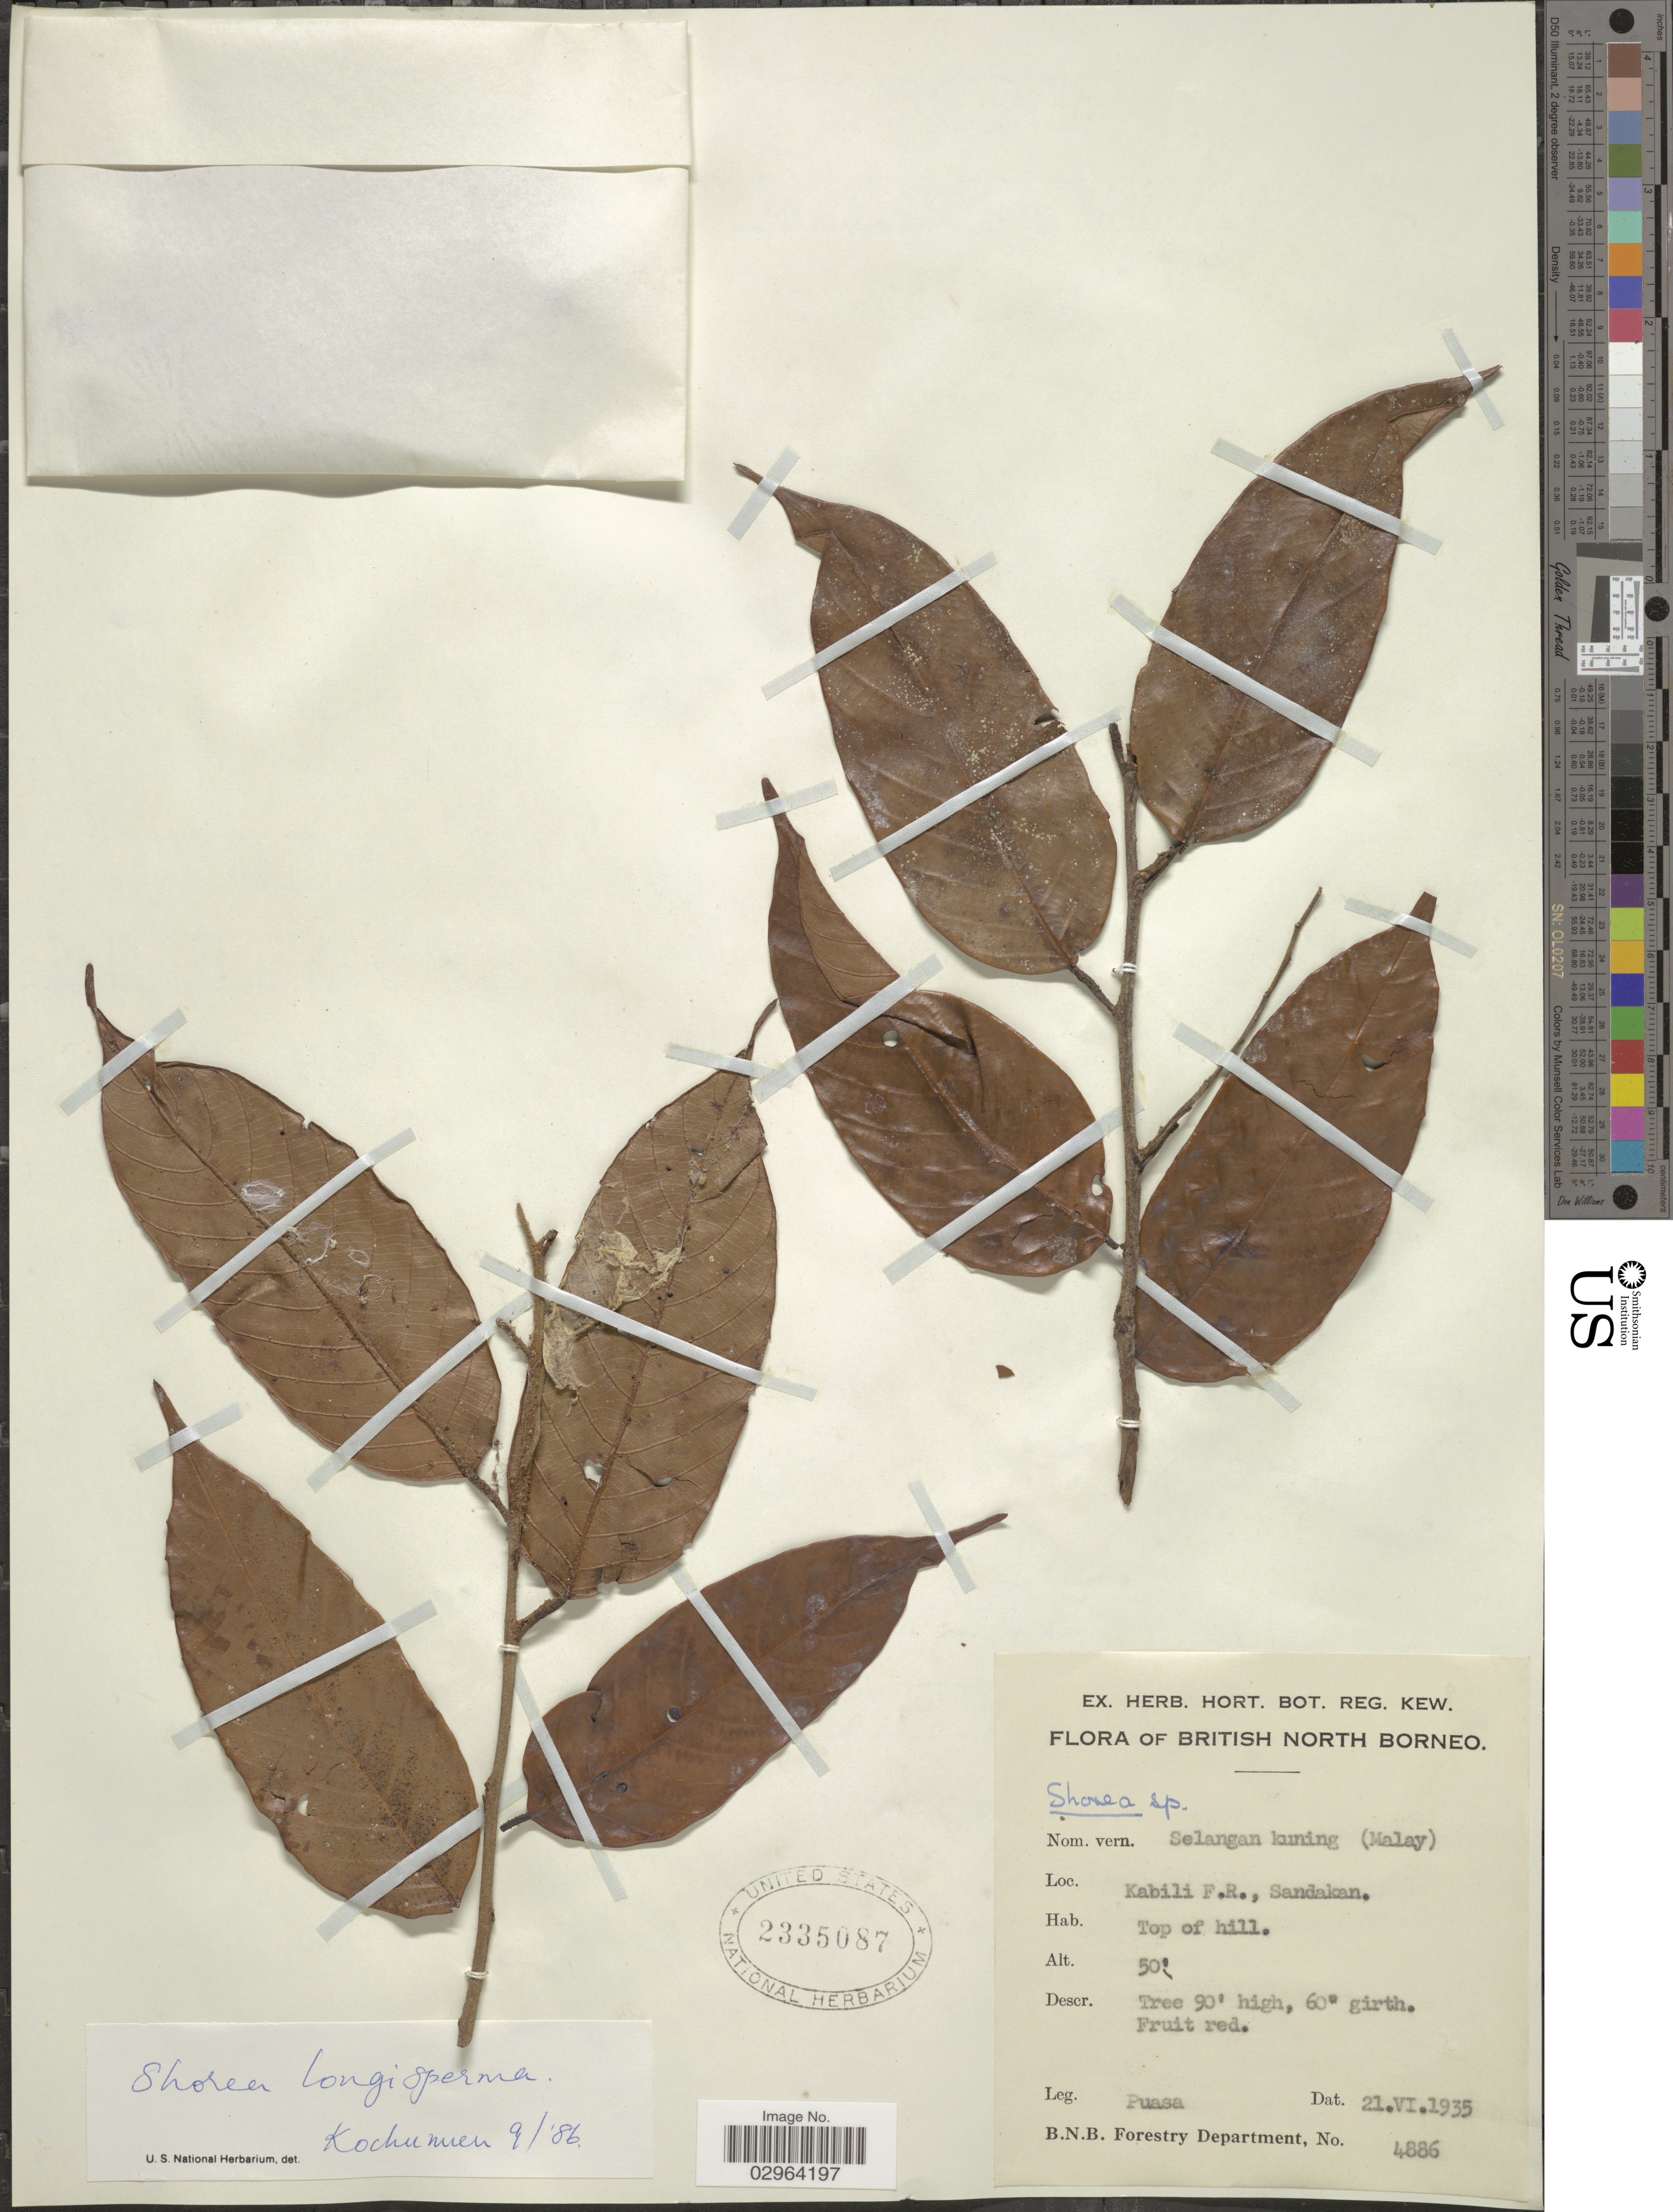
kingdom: Plantae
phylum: Tracheophyta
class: Magnoliopsida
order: Malvales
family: Dipterocarpaceae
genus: Richetia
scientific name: Richetia longisperma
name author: (Roxb.) P.S. Ashton & J. Heck.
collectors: Puasa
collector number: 4886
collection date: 1935-06-21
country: Malaysia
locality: British North Borneo. Kabili F.R., Sandakan.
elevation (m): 15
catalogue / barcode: US 2335087